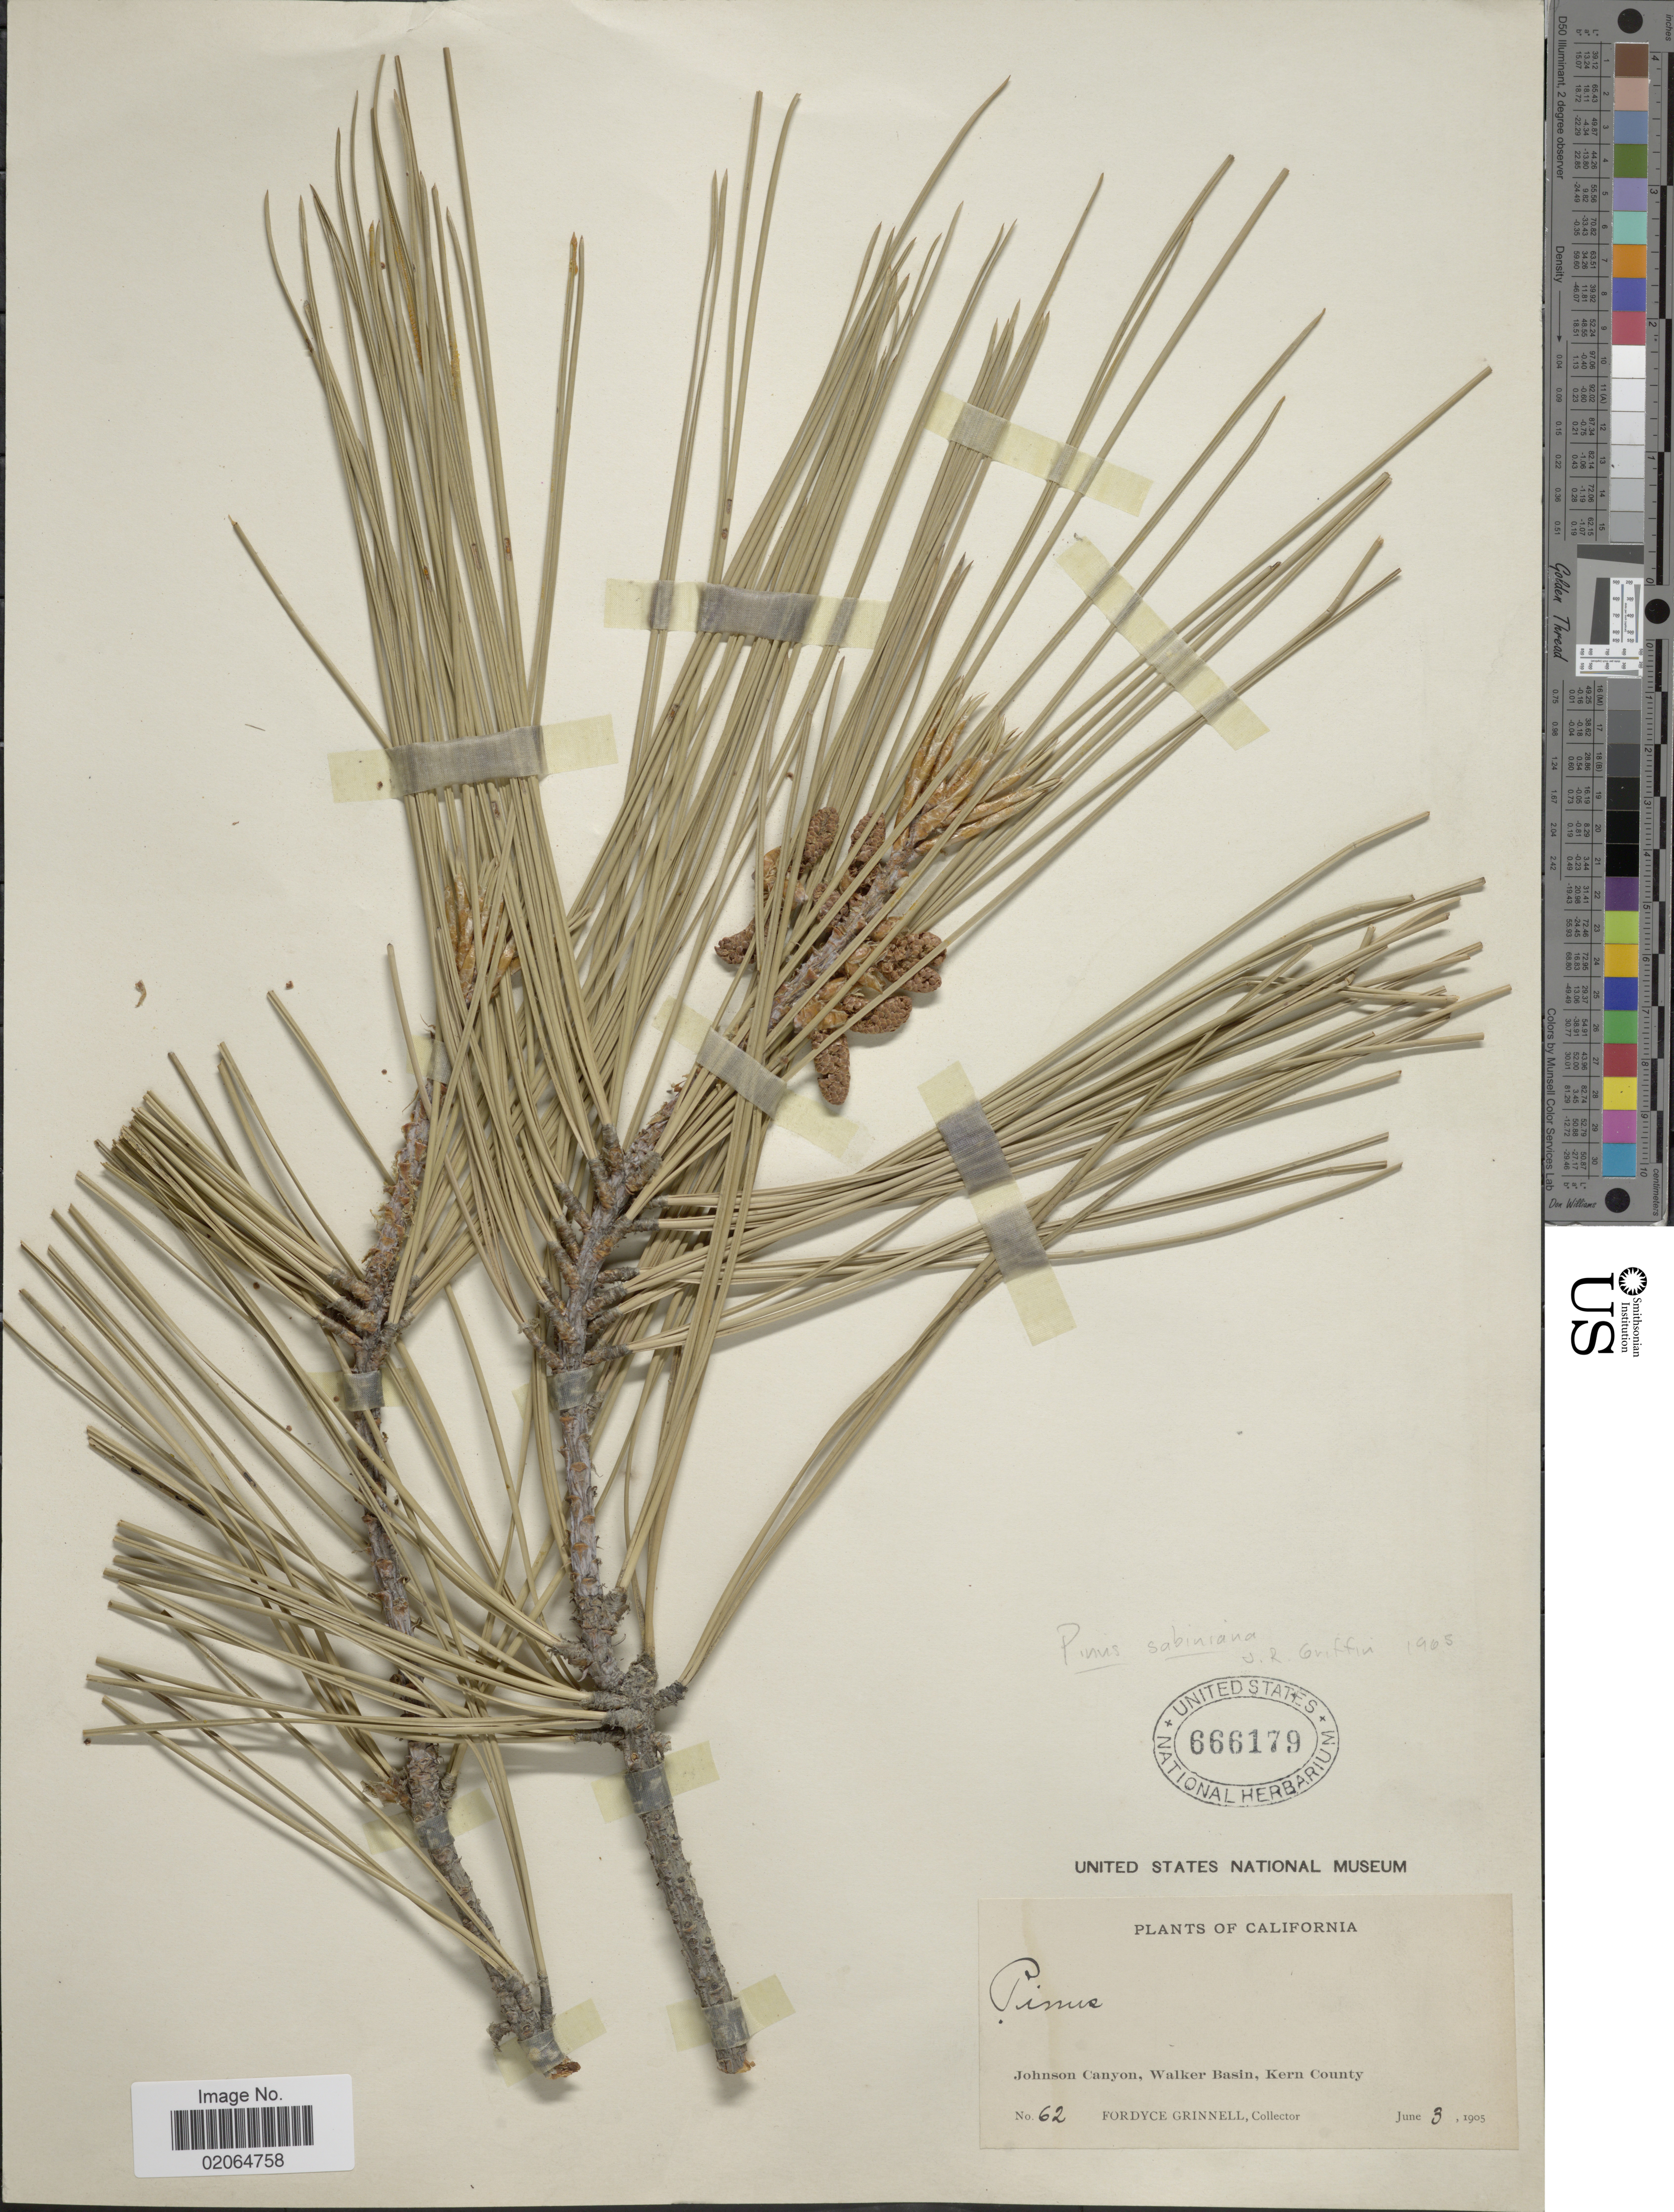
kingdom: Plantae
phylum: Tracheophyta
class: Pinopsida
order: Pinales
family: Pinaceae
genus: Pinus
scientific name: Pinus sabiniana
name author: Douglas ex D. Don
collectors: F. Grinnell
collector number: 62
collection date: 1905-06-03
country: United States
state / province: California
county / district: Kern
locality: Johnson Canyon, Walker Basin, Kern County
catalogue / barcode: US 666179